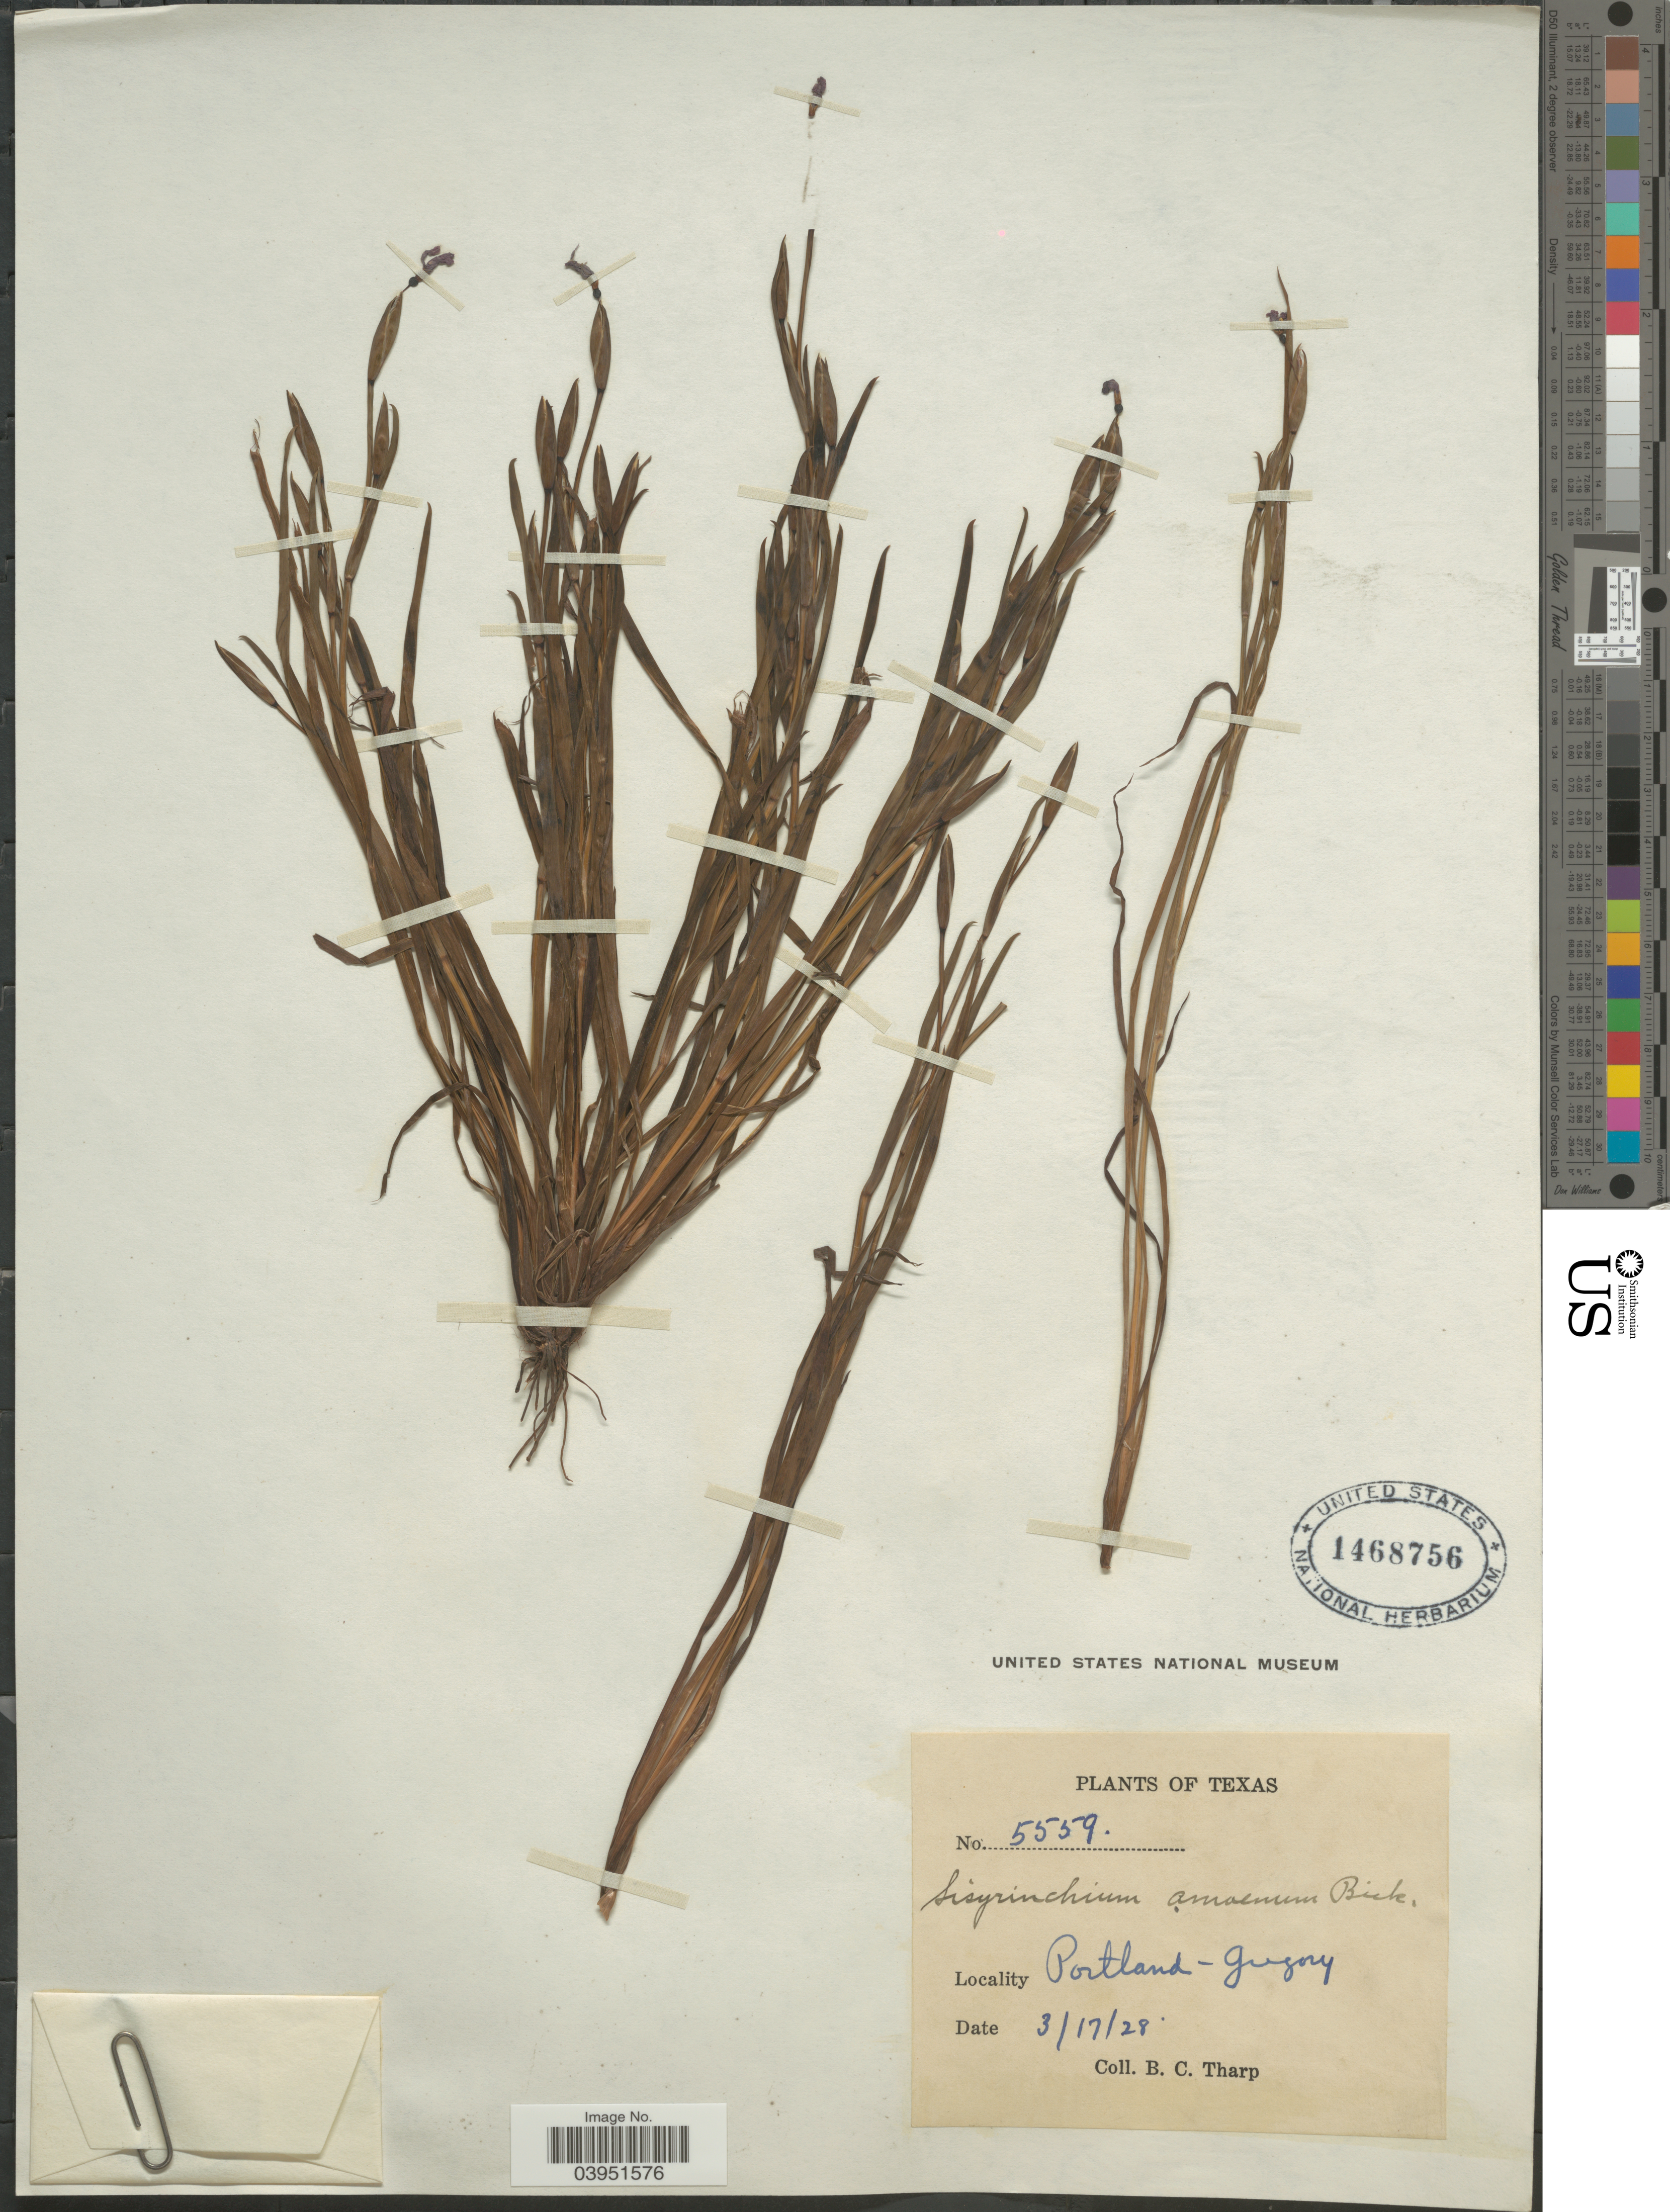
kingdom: Plantae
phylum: Tracheophyta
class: Liliopsida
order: Asparagales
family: Iridaceae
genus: Sisyrinchium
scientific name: Sisyrinchium pruinosum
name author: E.P. Bicknell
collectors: B. C. Tharp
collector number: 5559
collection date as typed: Transcribed d/m/y: 17/3/28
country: United States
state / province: Texas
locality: Portland - Gregory.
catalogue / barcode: US 1468756